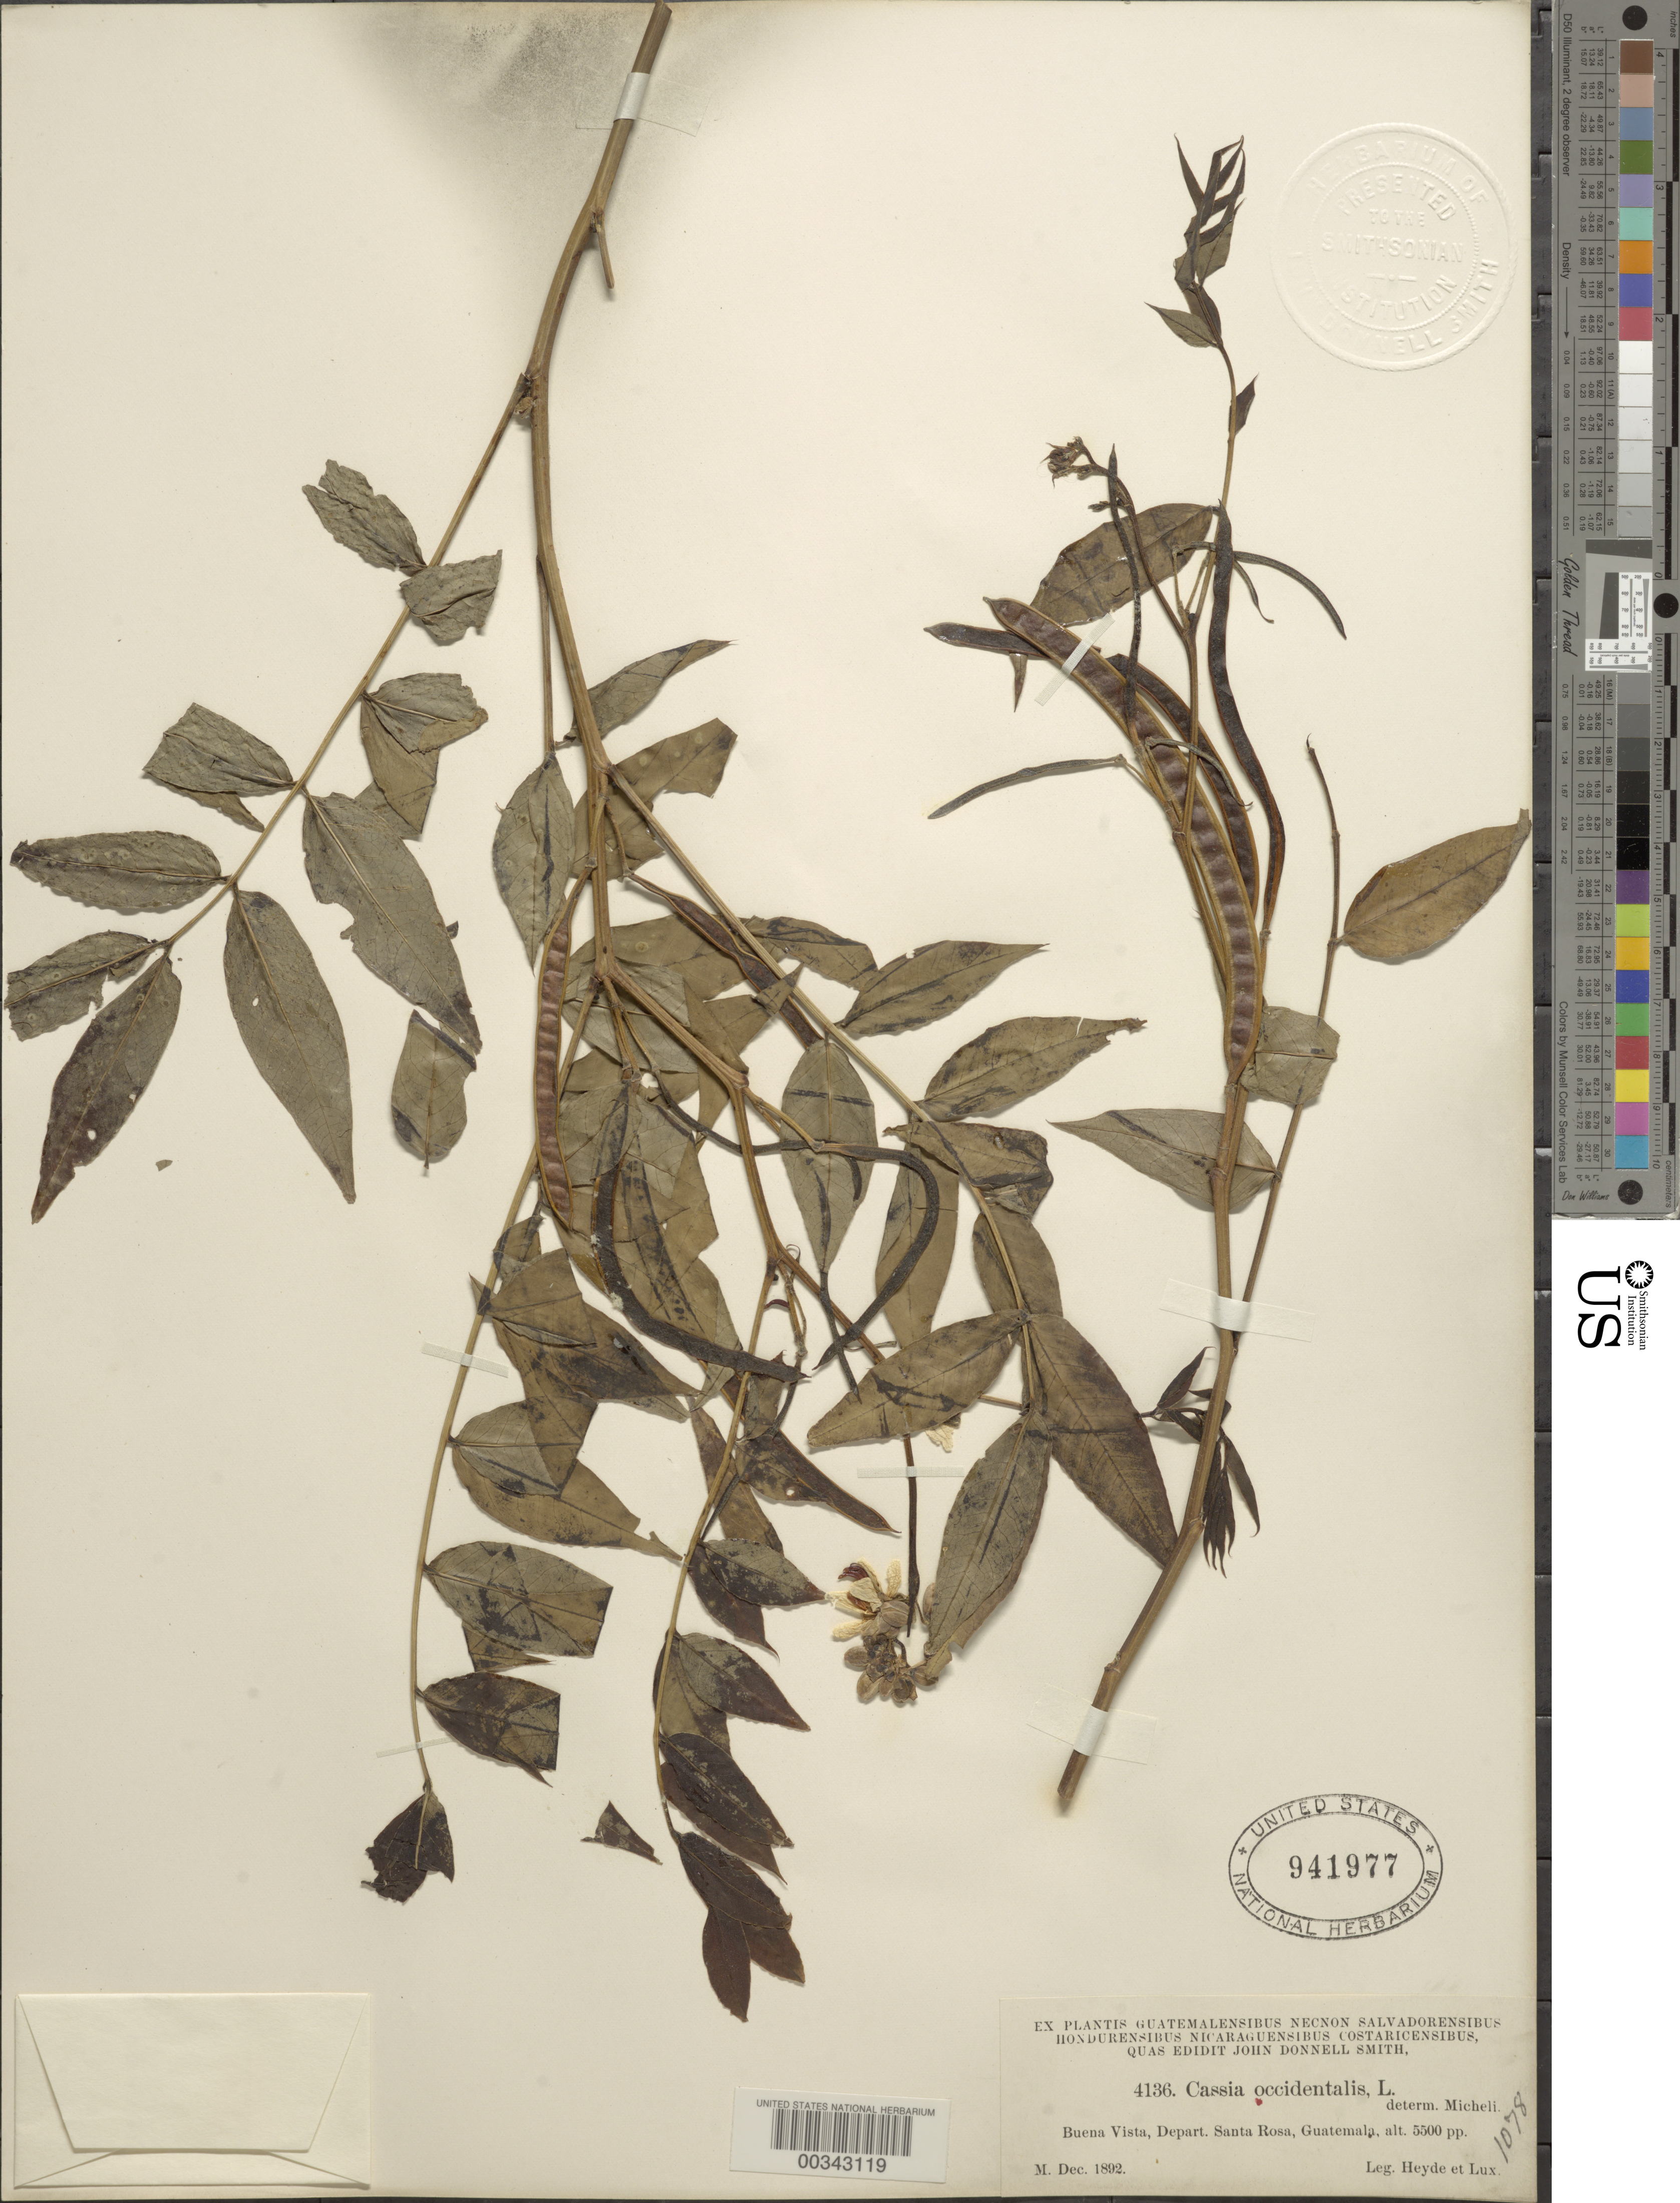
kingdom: Plantae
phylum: Tracheophyta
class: Magnoliopsida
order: Fabales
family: Fabaceae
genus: Senna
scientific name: Senna occidentalis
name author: (L.) Link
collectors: E. T. Heyde & E. Lux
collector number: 4136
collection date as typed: Dec 1892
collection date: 1892-12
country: Guatemala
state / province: Santa Rosa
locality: Buena Vista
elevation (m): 1676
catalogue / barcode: US 941977